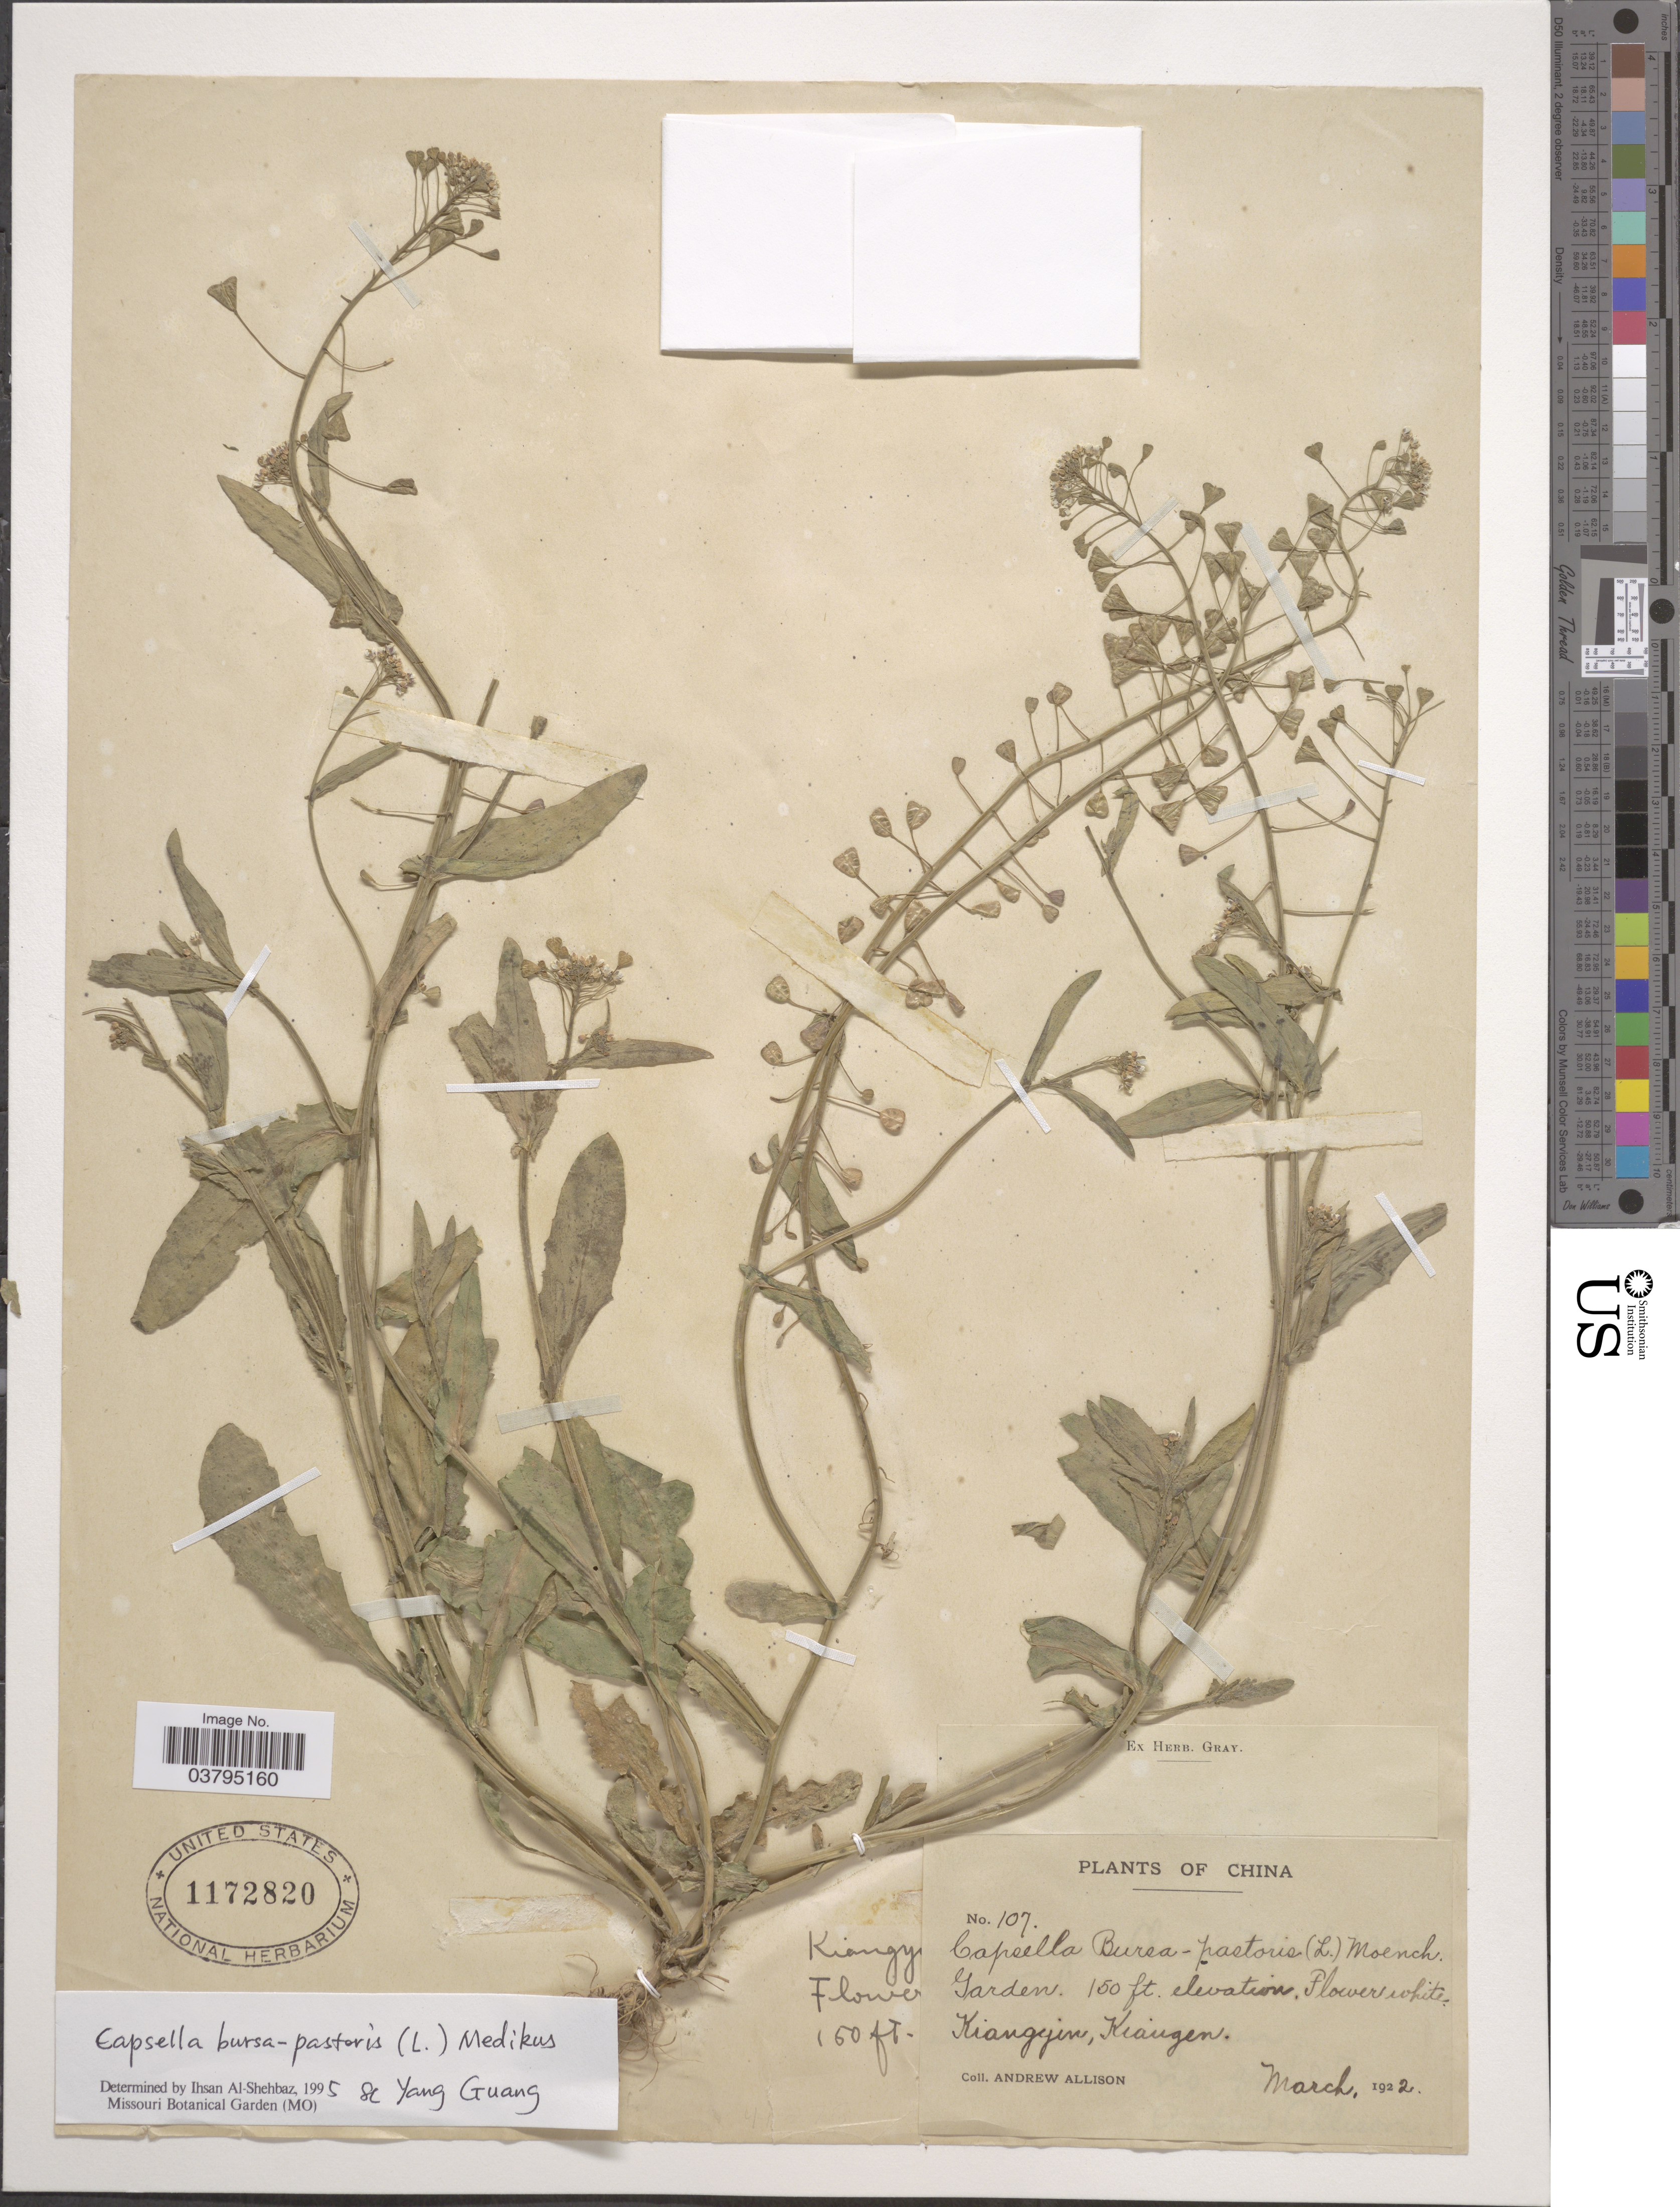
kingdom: Plantae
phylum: Tracheophyta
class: Magnoliopsida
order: Brassicales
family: Brassicaceae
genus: Capsella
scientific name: Capsella bursa-pastoris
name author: (L.) Medik.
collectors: A. Allison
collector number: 107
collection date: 1922-03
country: China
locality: Kiangyin, Kiangsu.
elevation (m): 46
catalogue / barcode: US 1172820